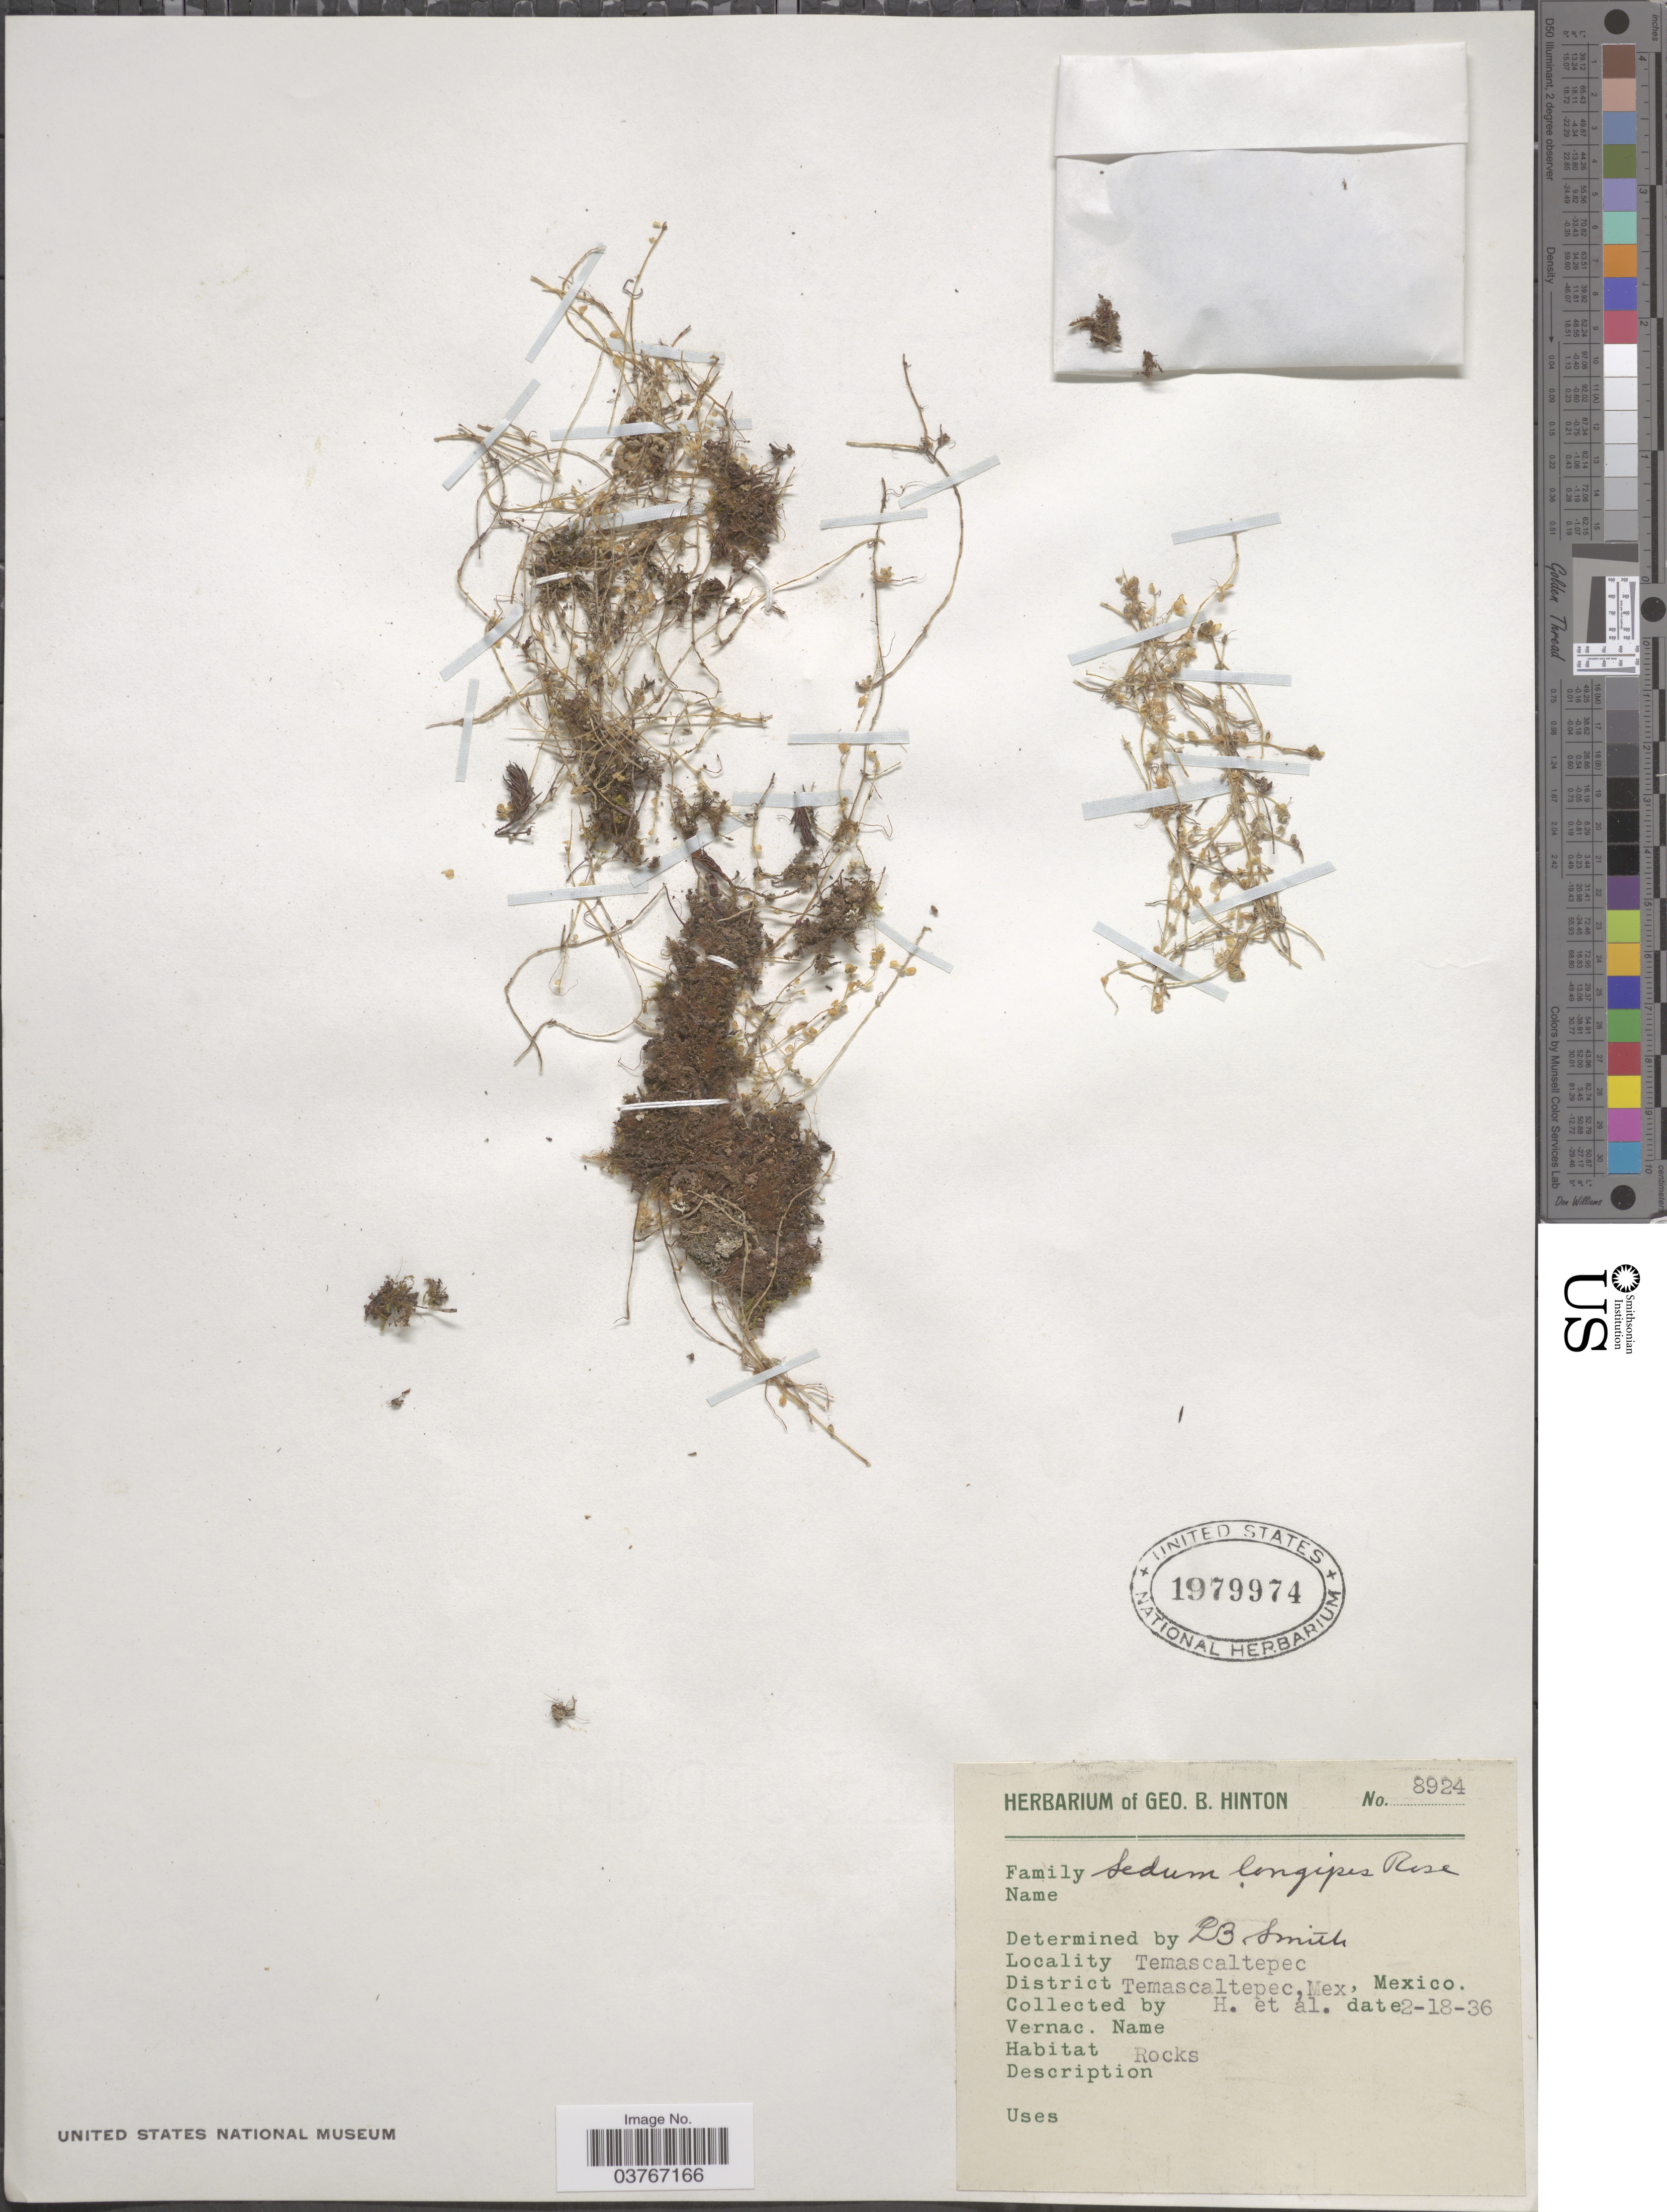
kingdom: Plantae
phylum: Tracheophyta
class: Magnoliopsida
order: Saxifragales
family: Crassulaceae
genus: Sedum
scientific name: Sedum longipes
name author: Rose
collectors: G. B. Hinton & et al.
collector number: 8924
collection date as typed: Transcribed d/m/y: 18/2/36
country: Mexico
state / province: México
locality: Temascaltepec, District Temascaltepec.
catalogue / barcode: US 1979974